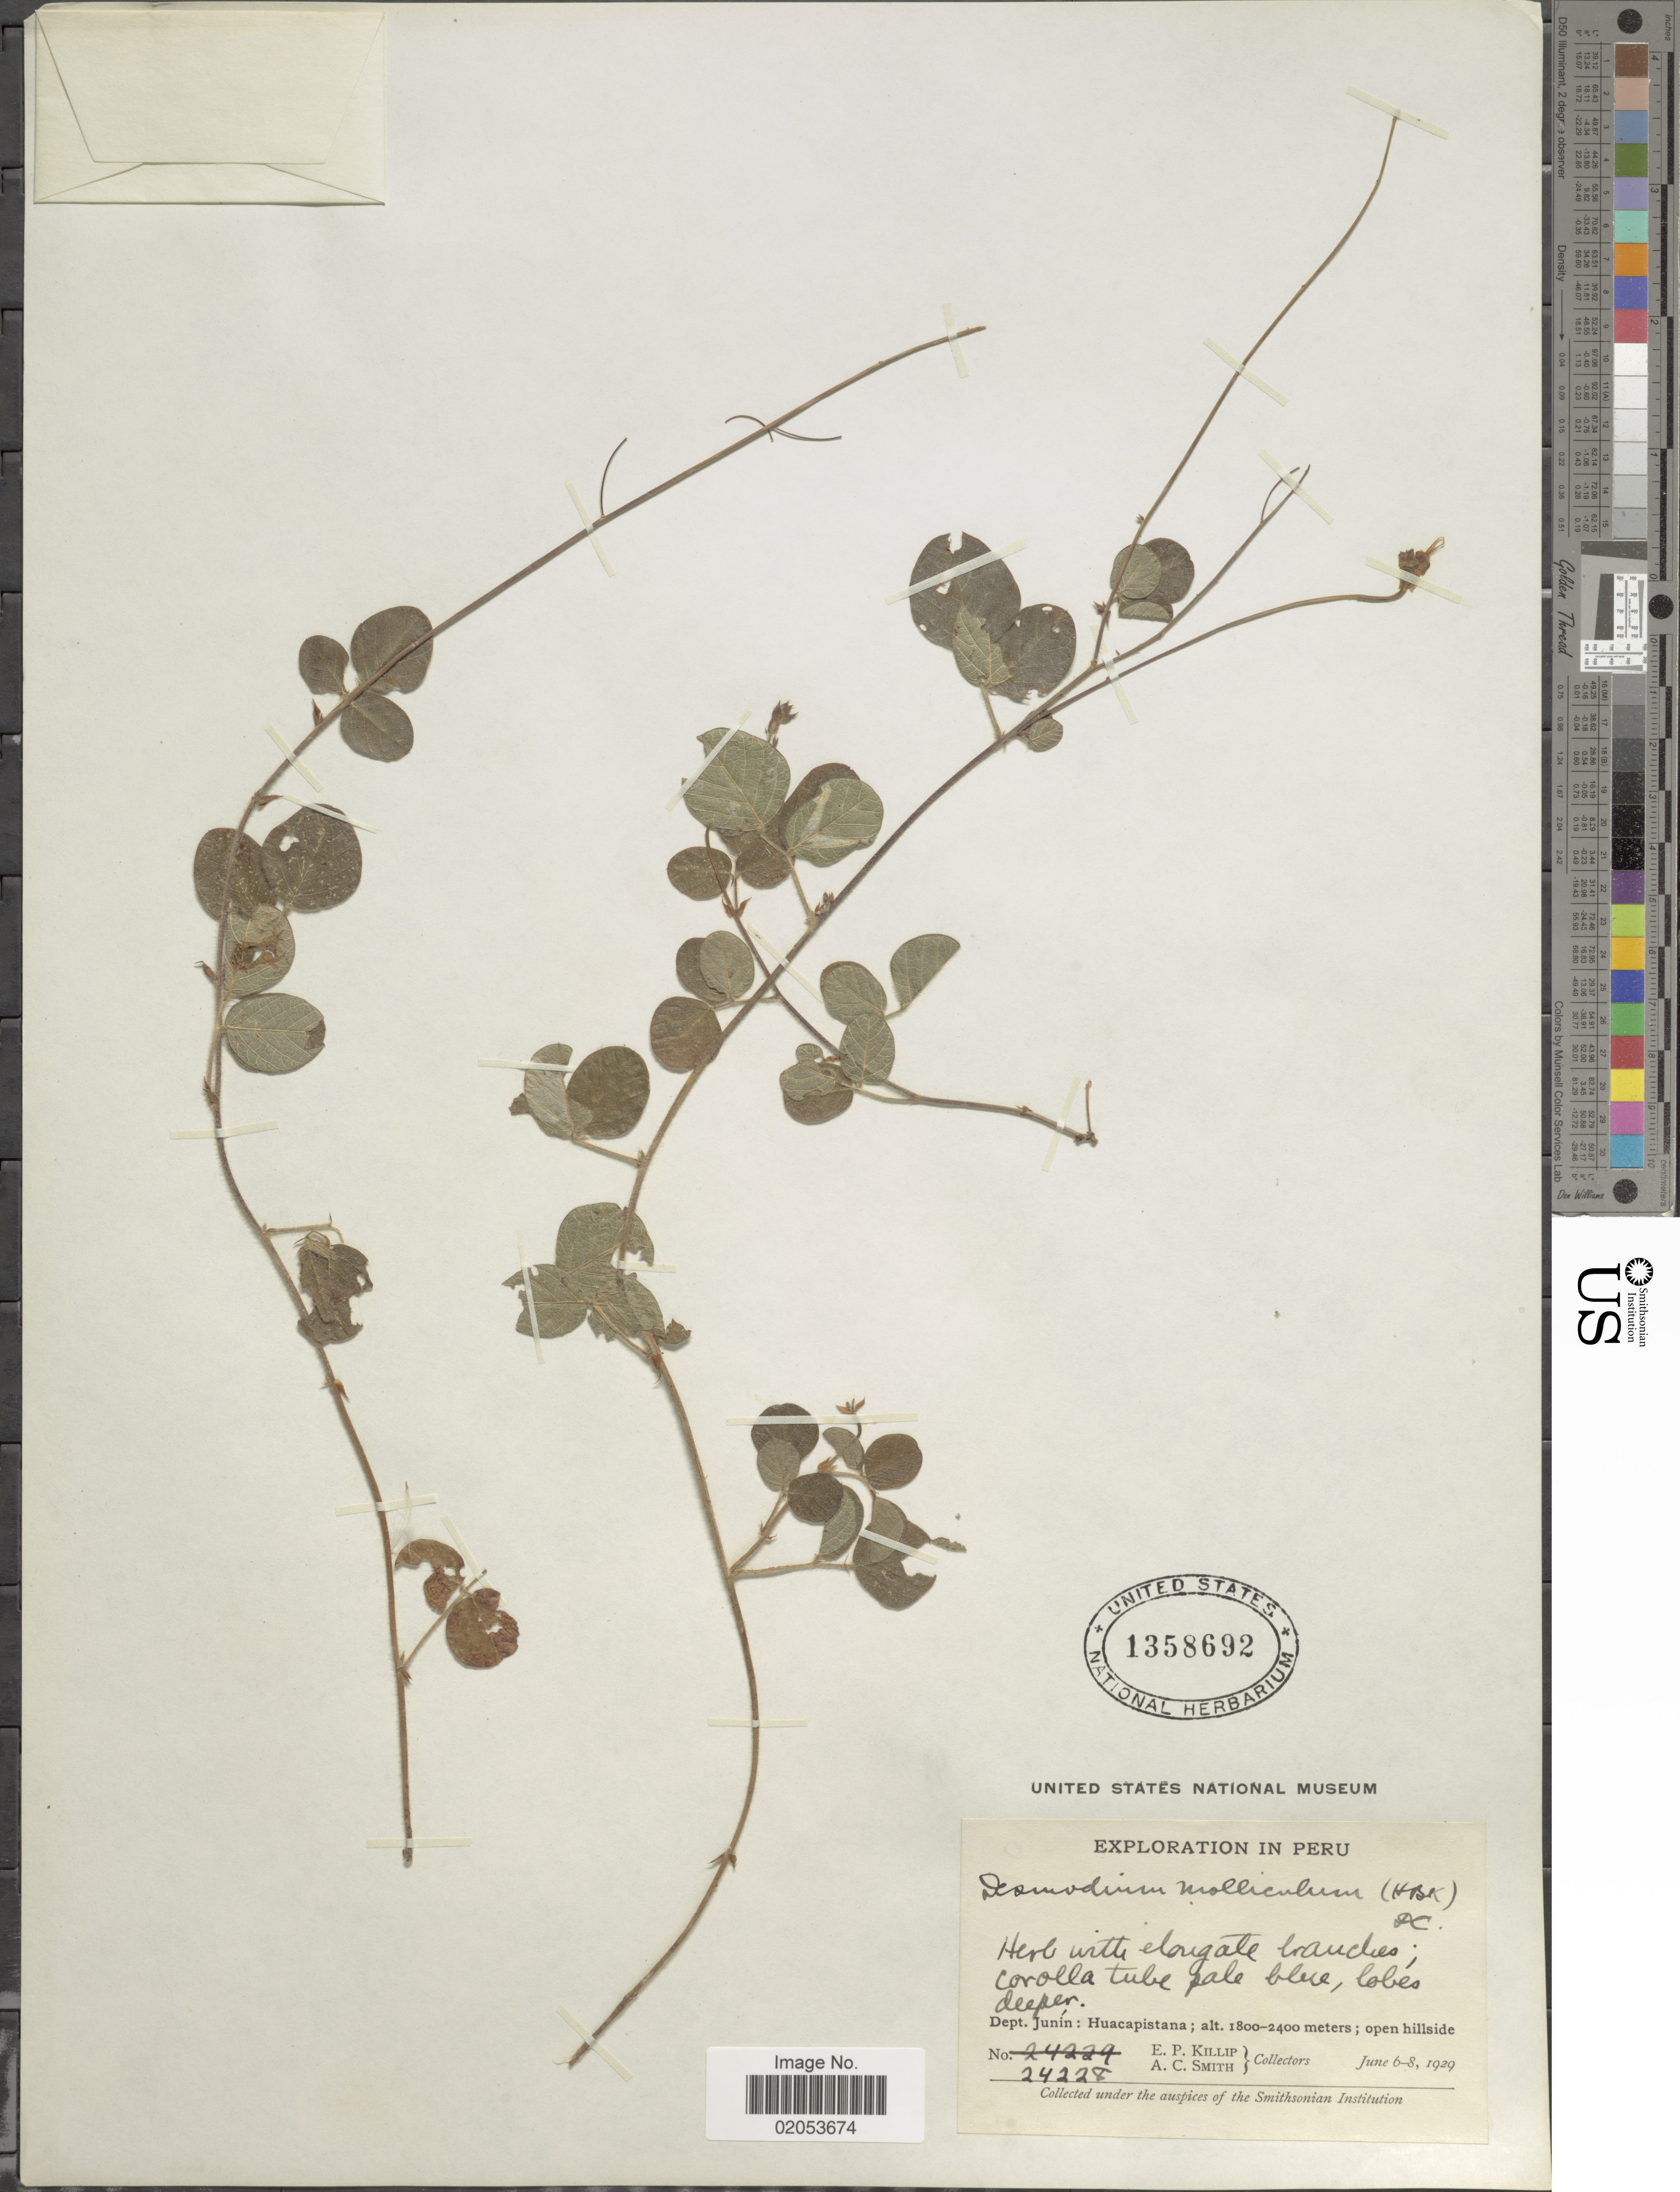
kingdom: Plantae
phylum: Tracheophyta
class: Magnoliopsida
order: Fabales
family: Fabaceae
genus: Desmodium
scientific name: Desmodium molliculum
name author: (Kunth) DC.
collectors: E. P. Killip & A. C. Smith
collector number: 24228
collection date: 1929-06-06/1929-06-08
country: Peru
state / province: Junín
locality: Huacapistana, open hillside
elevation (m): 1800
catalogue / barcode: US 1358692